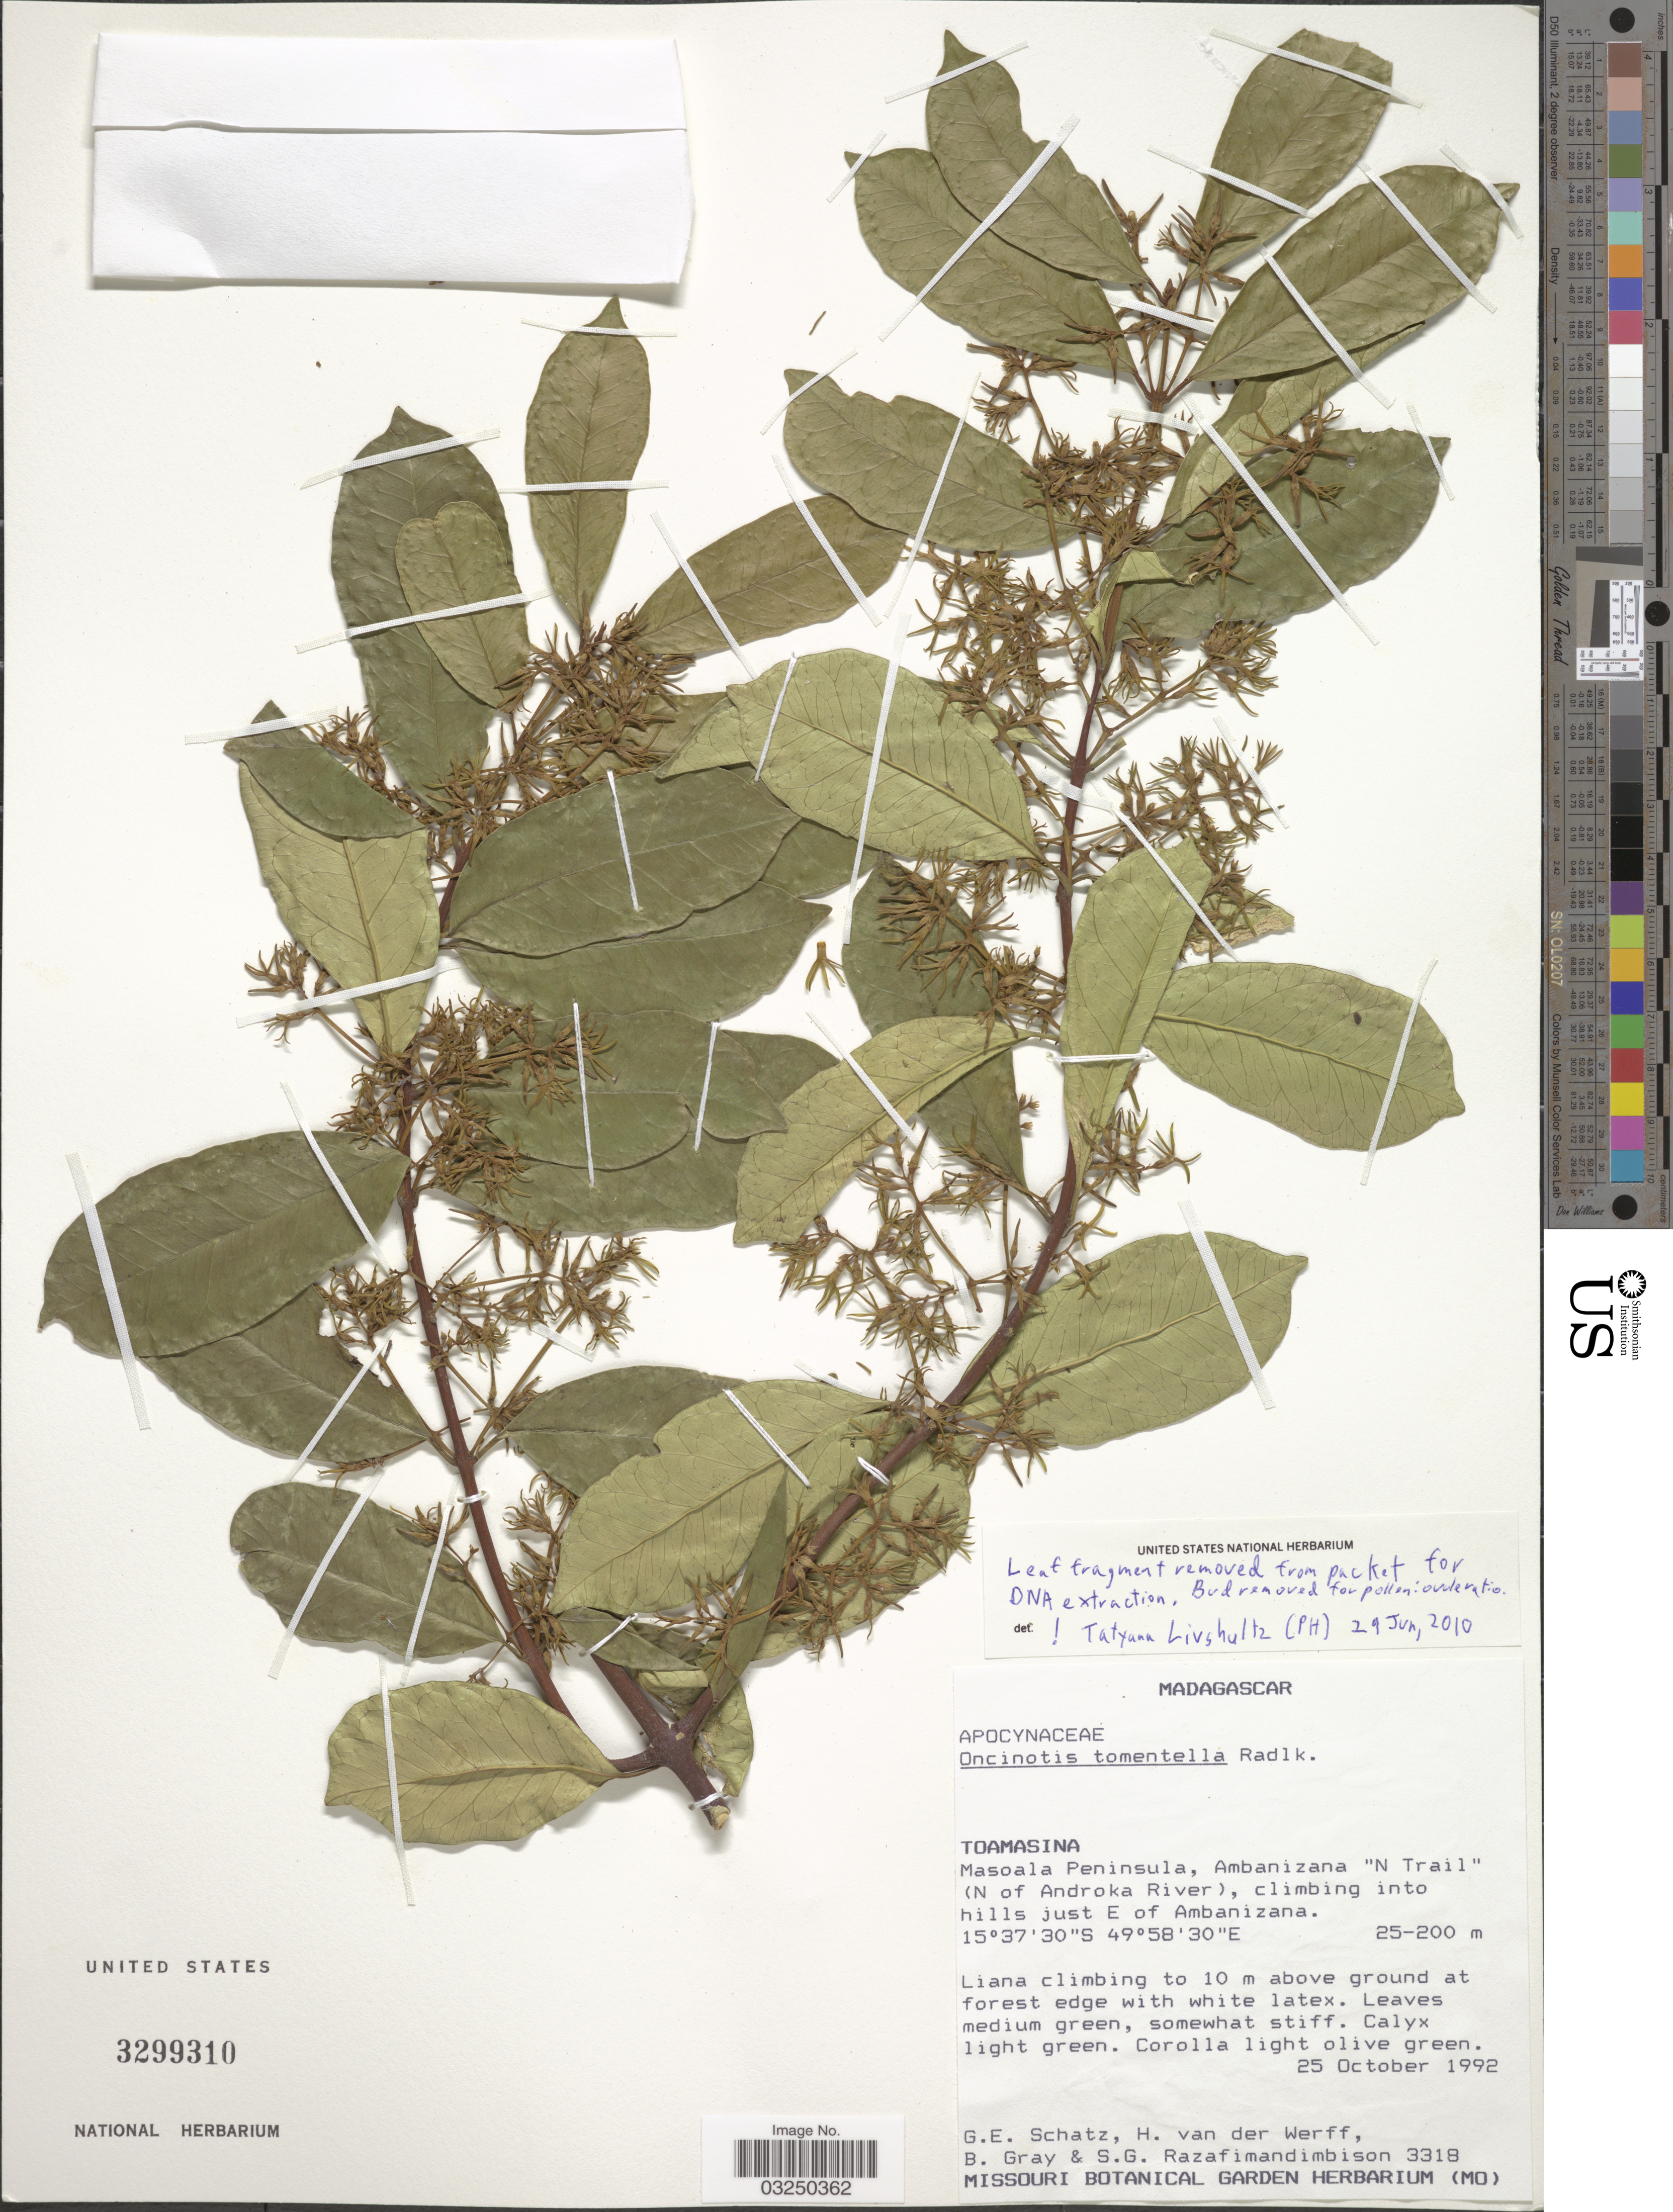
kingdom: Plantae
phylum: Tracheophyta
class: Magnoliopsida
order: Gentianales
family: Apocynaceae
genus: Oncinotis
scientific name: Oncinotis tomentella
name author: Radlk.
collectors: G. Schatz, H. van der Werff, B. Gray & S. G. Razafimandimbison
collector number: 3318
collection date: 1992-10-25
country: Madagascar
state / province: Analanjirofo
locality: Masoala Peninsula, Ambanizana "N Trail" (N of Androka River), climbing into hills just E of Ambanizana.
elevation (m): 25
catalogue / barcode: US 3299310